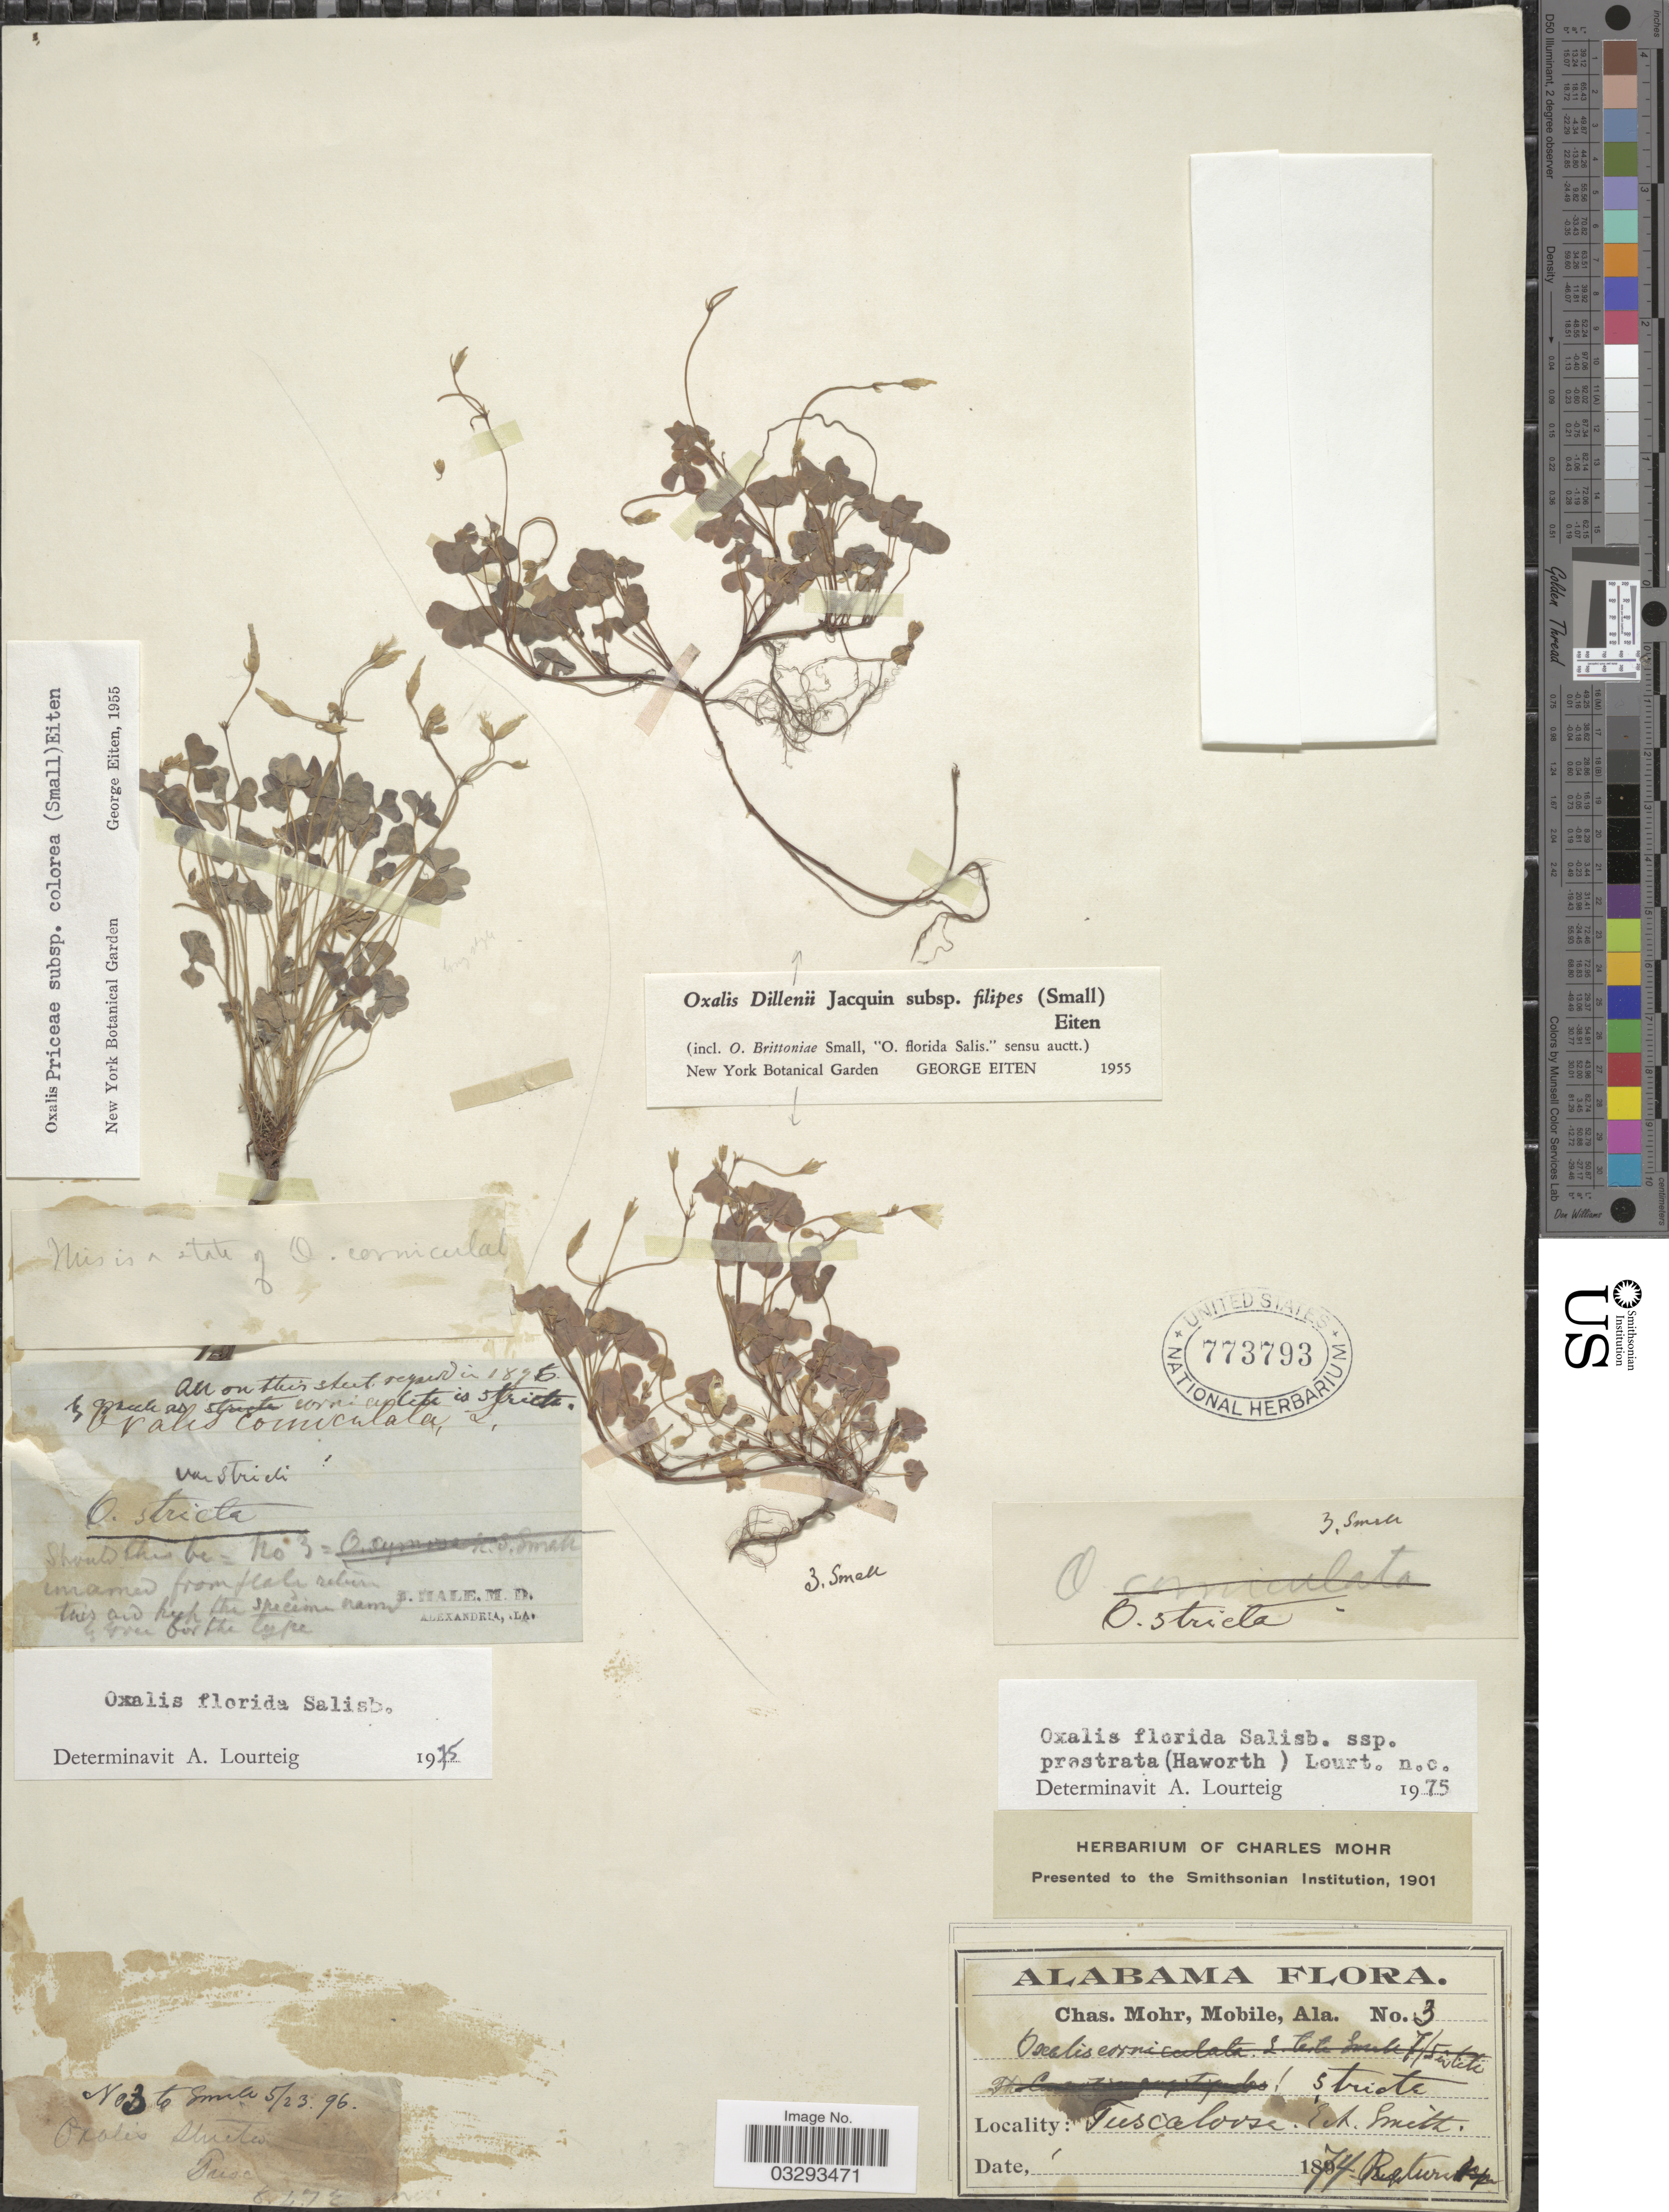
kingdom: Plantae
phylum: Tracheophyta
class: Magnoliopsida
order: Oxalidales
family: Oxalidaceae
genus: Oxalis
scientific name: Oxalis florida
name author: Salisb.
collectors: J. Hale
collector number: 3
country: United States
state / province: Louisiana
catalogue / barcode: US 773793